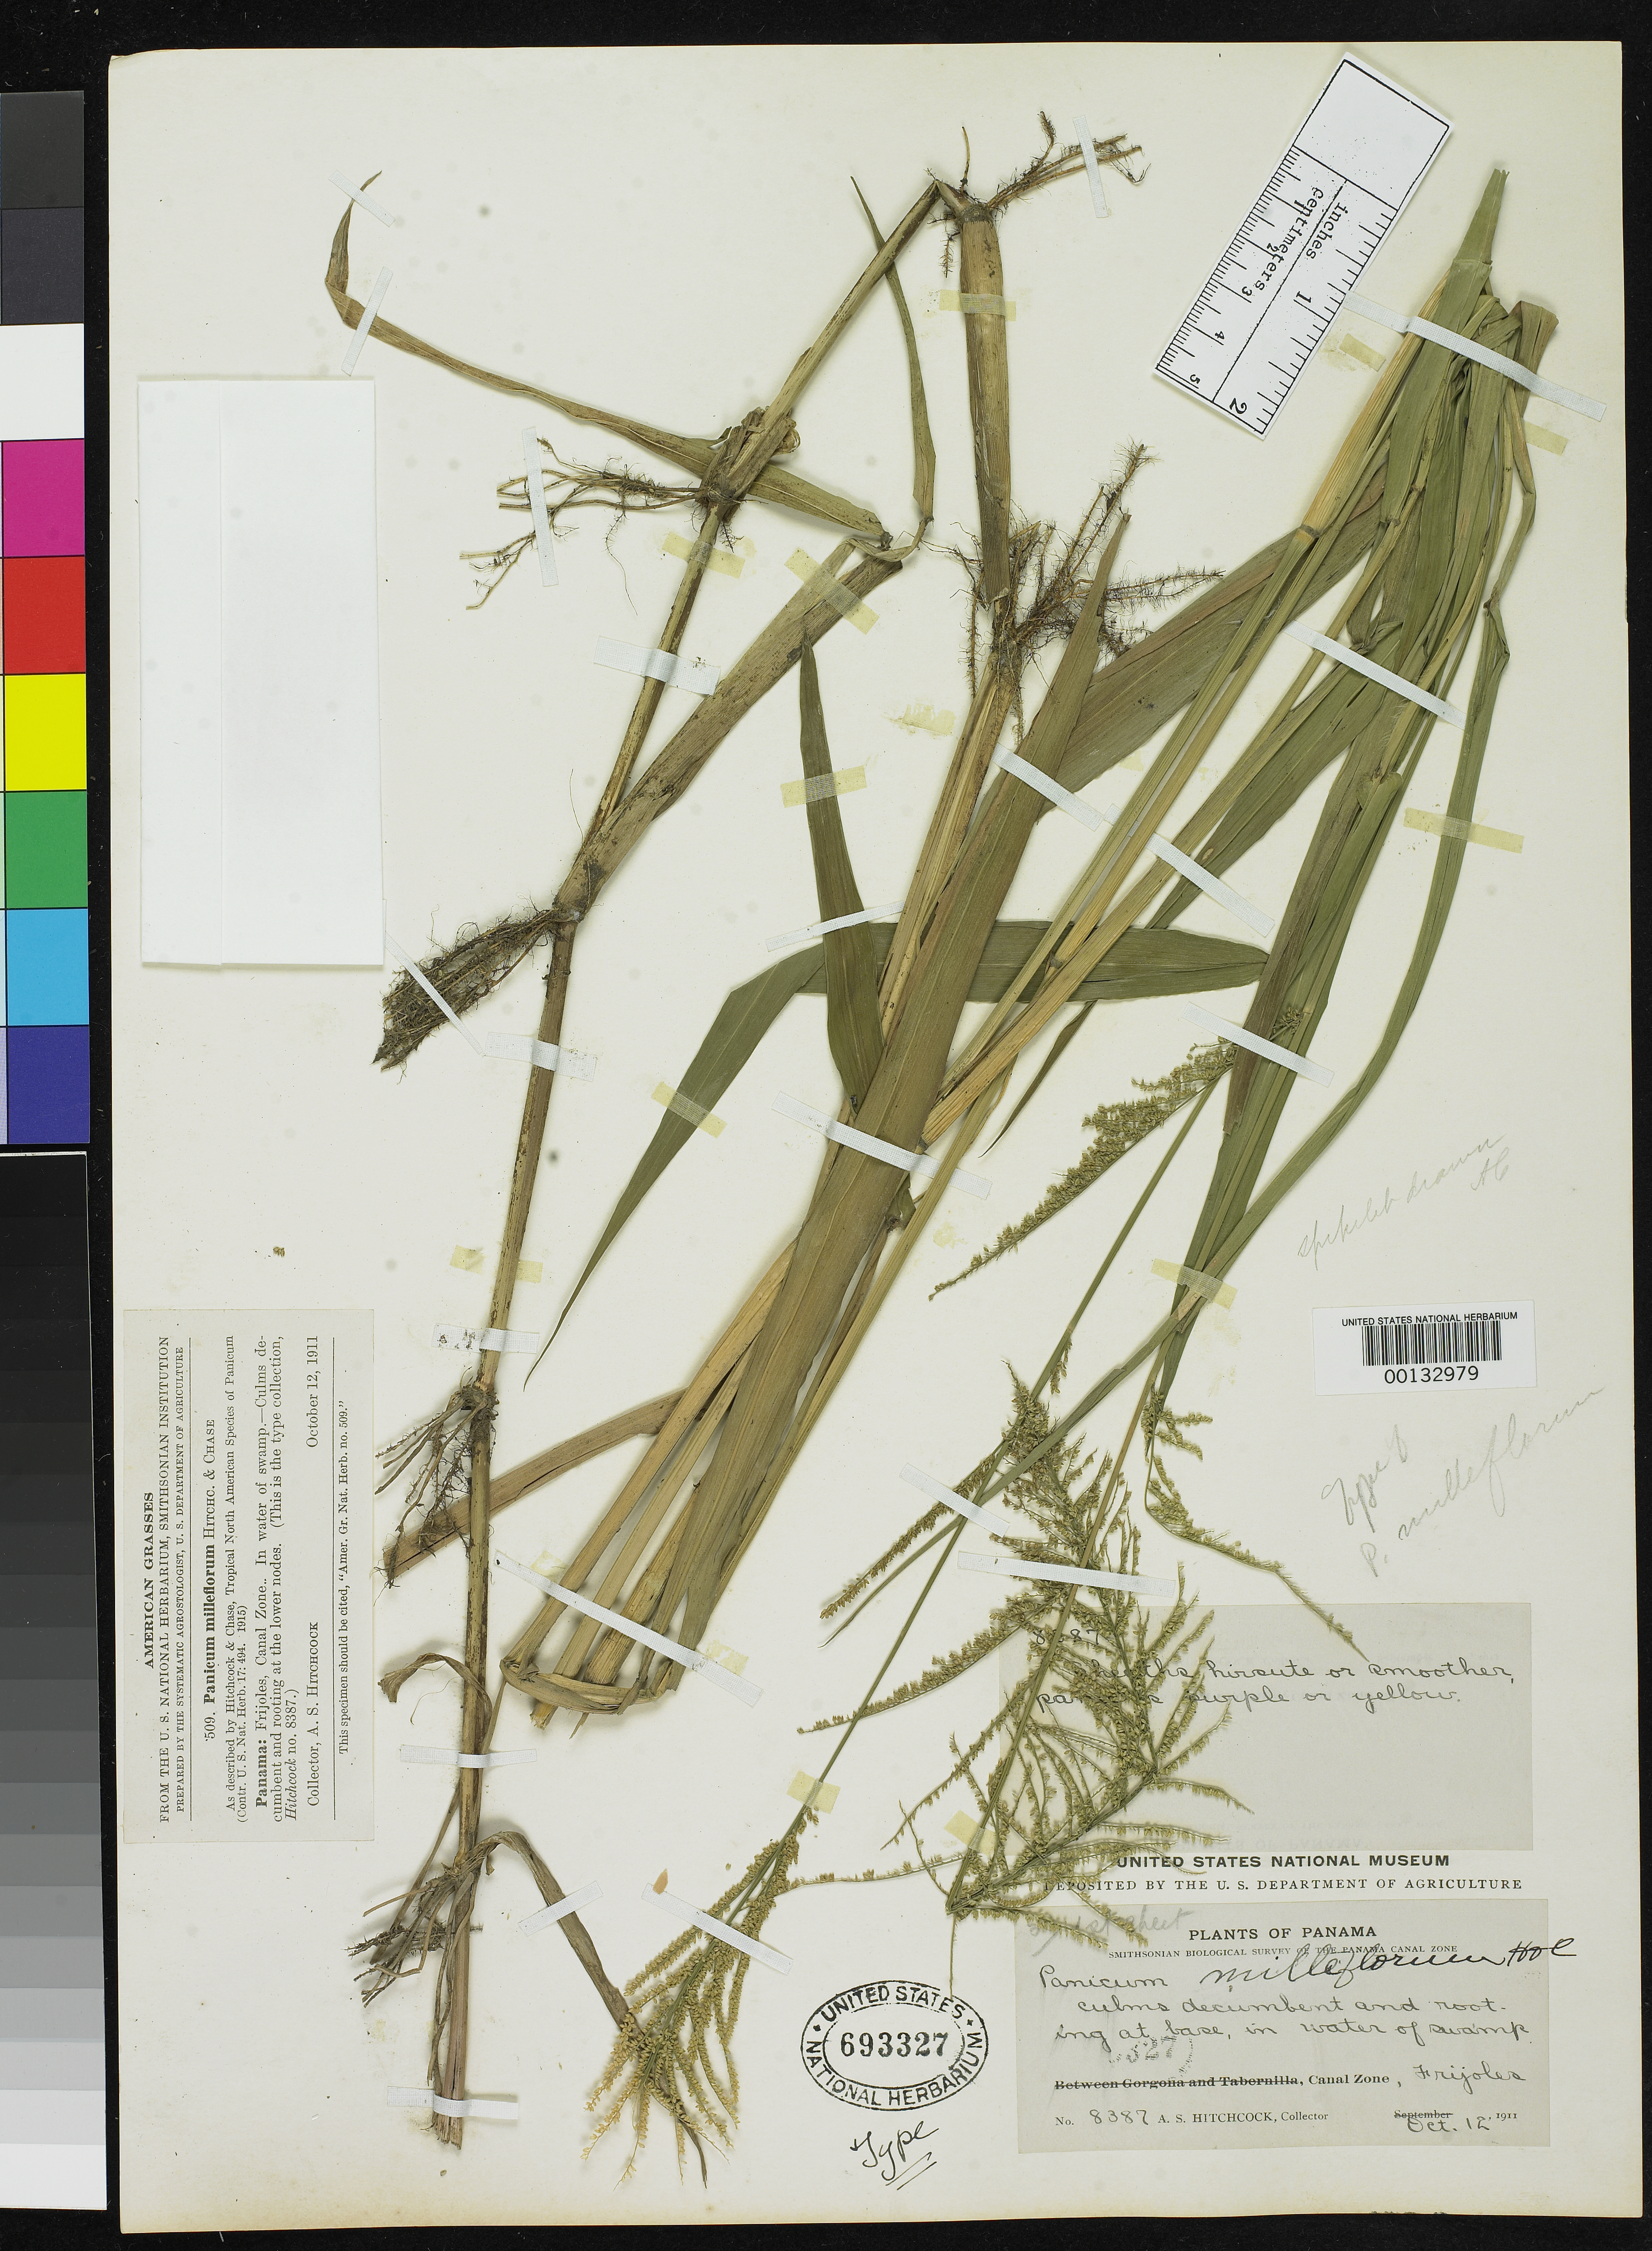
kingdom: Plantae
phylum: Tracheophyta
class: Liliopsida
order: Poales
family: Poaceae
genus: Panicum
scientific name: Panicum milleflorum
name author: Hitchc. & Chase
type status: Holotype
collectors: A. S. Hitchcock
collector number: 8387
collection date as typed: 12 Oct 1911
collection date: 1911-10-12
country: Panama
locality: Frijoles.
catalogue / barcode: US 693327